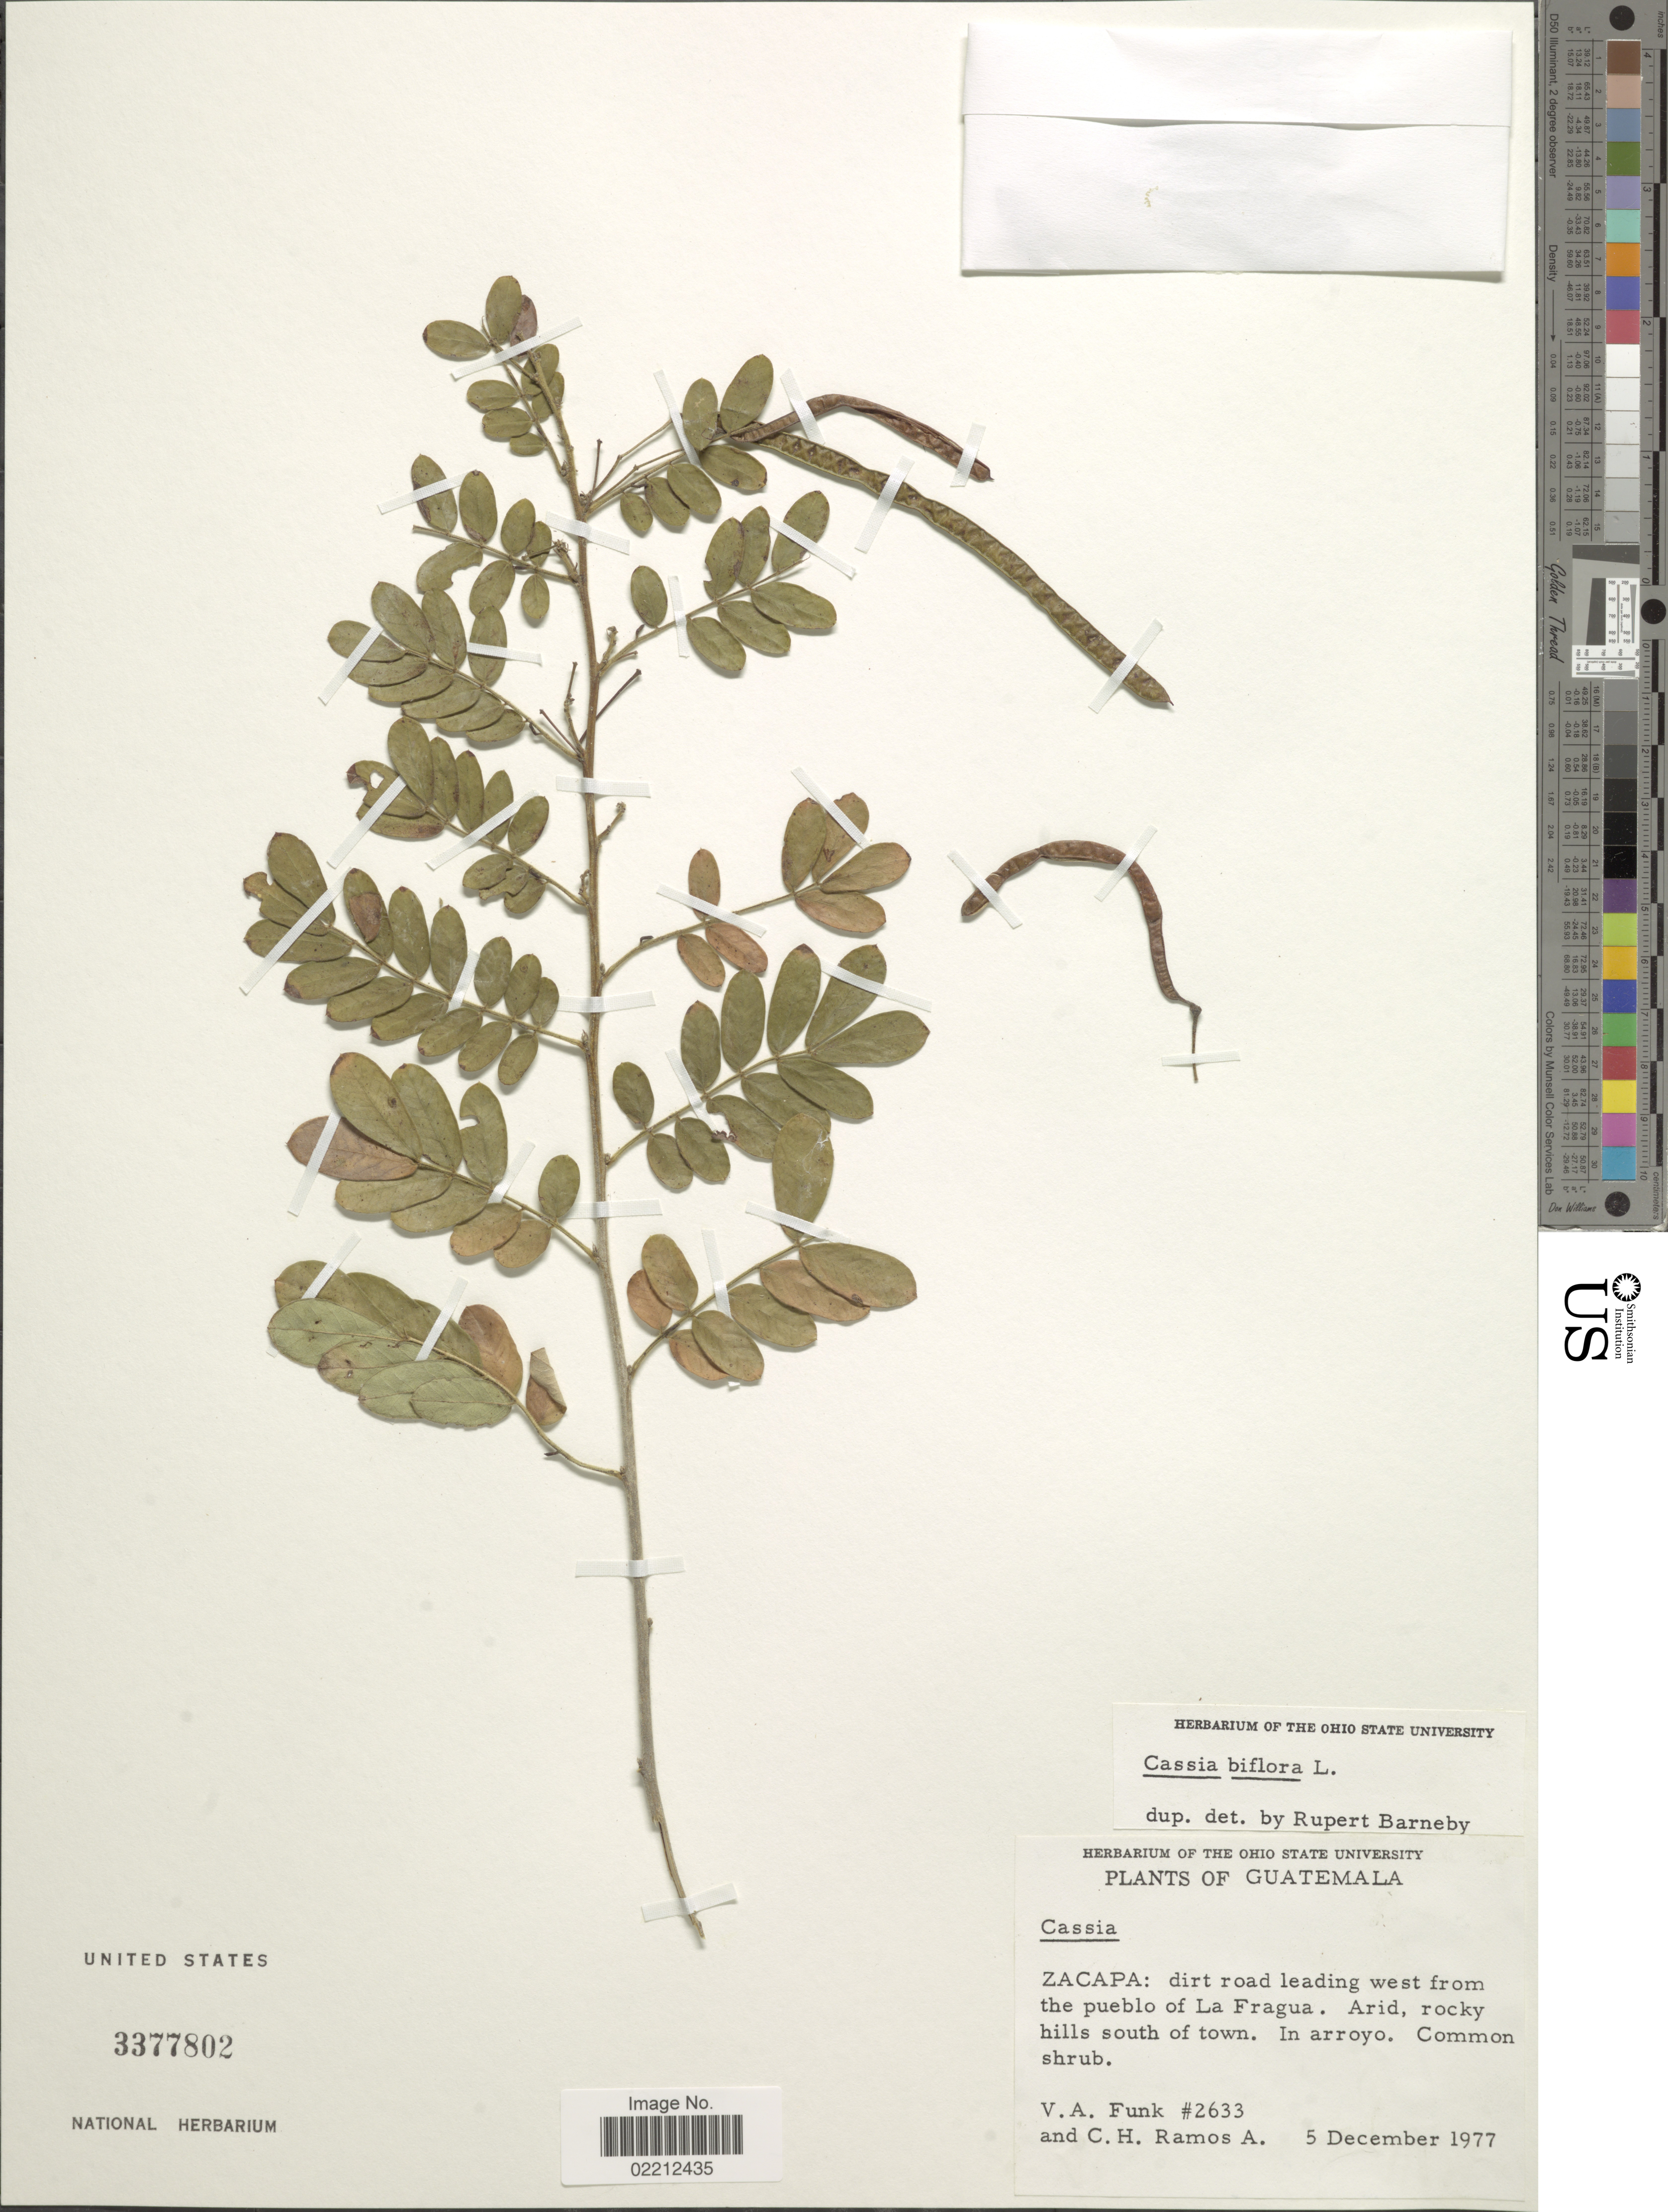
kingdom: Plantae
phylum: Tracheophyta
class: Magnoliopsida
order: Fabales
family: Fabaceae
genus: Senna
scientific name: Senna pallida var. pallida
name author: (Vahl) H.S. Irwin & Barneby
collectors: V. Funk & C. H. Ramos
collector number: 2633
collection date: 1977-12-05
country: Guatemala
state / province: Zacapa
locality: Zacapa: dirt road leading west from the pueblo of La Fragua.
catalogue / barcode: US 3377802